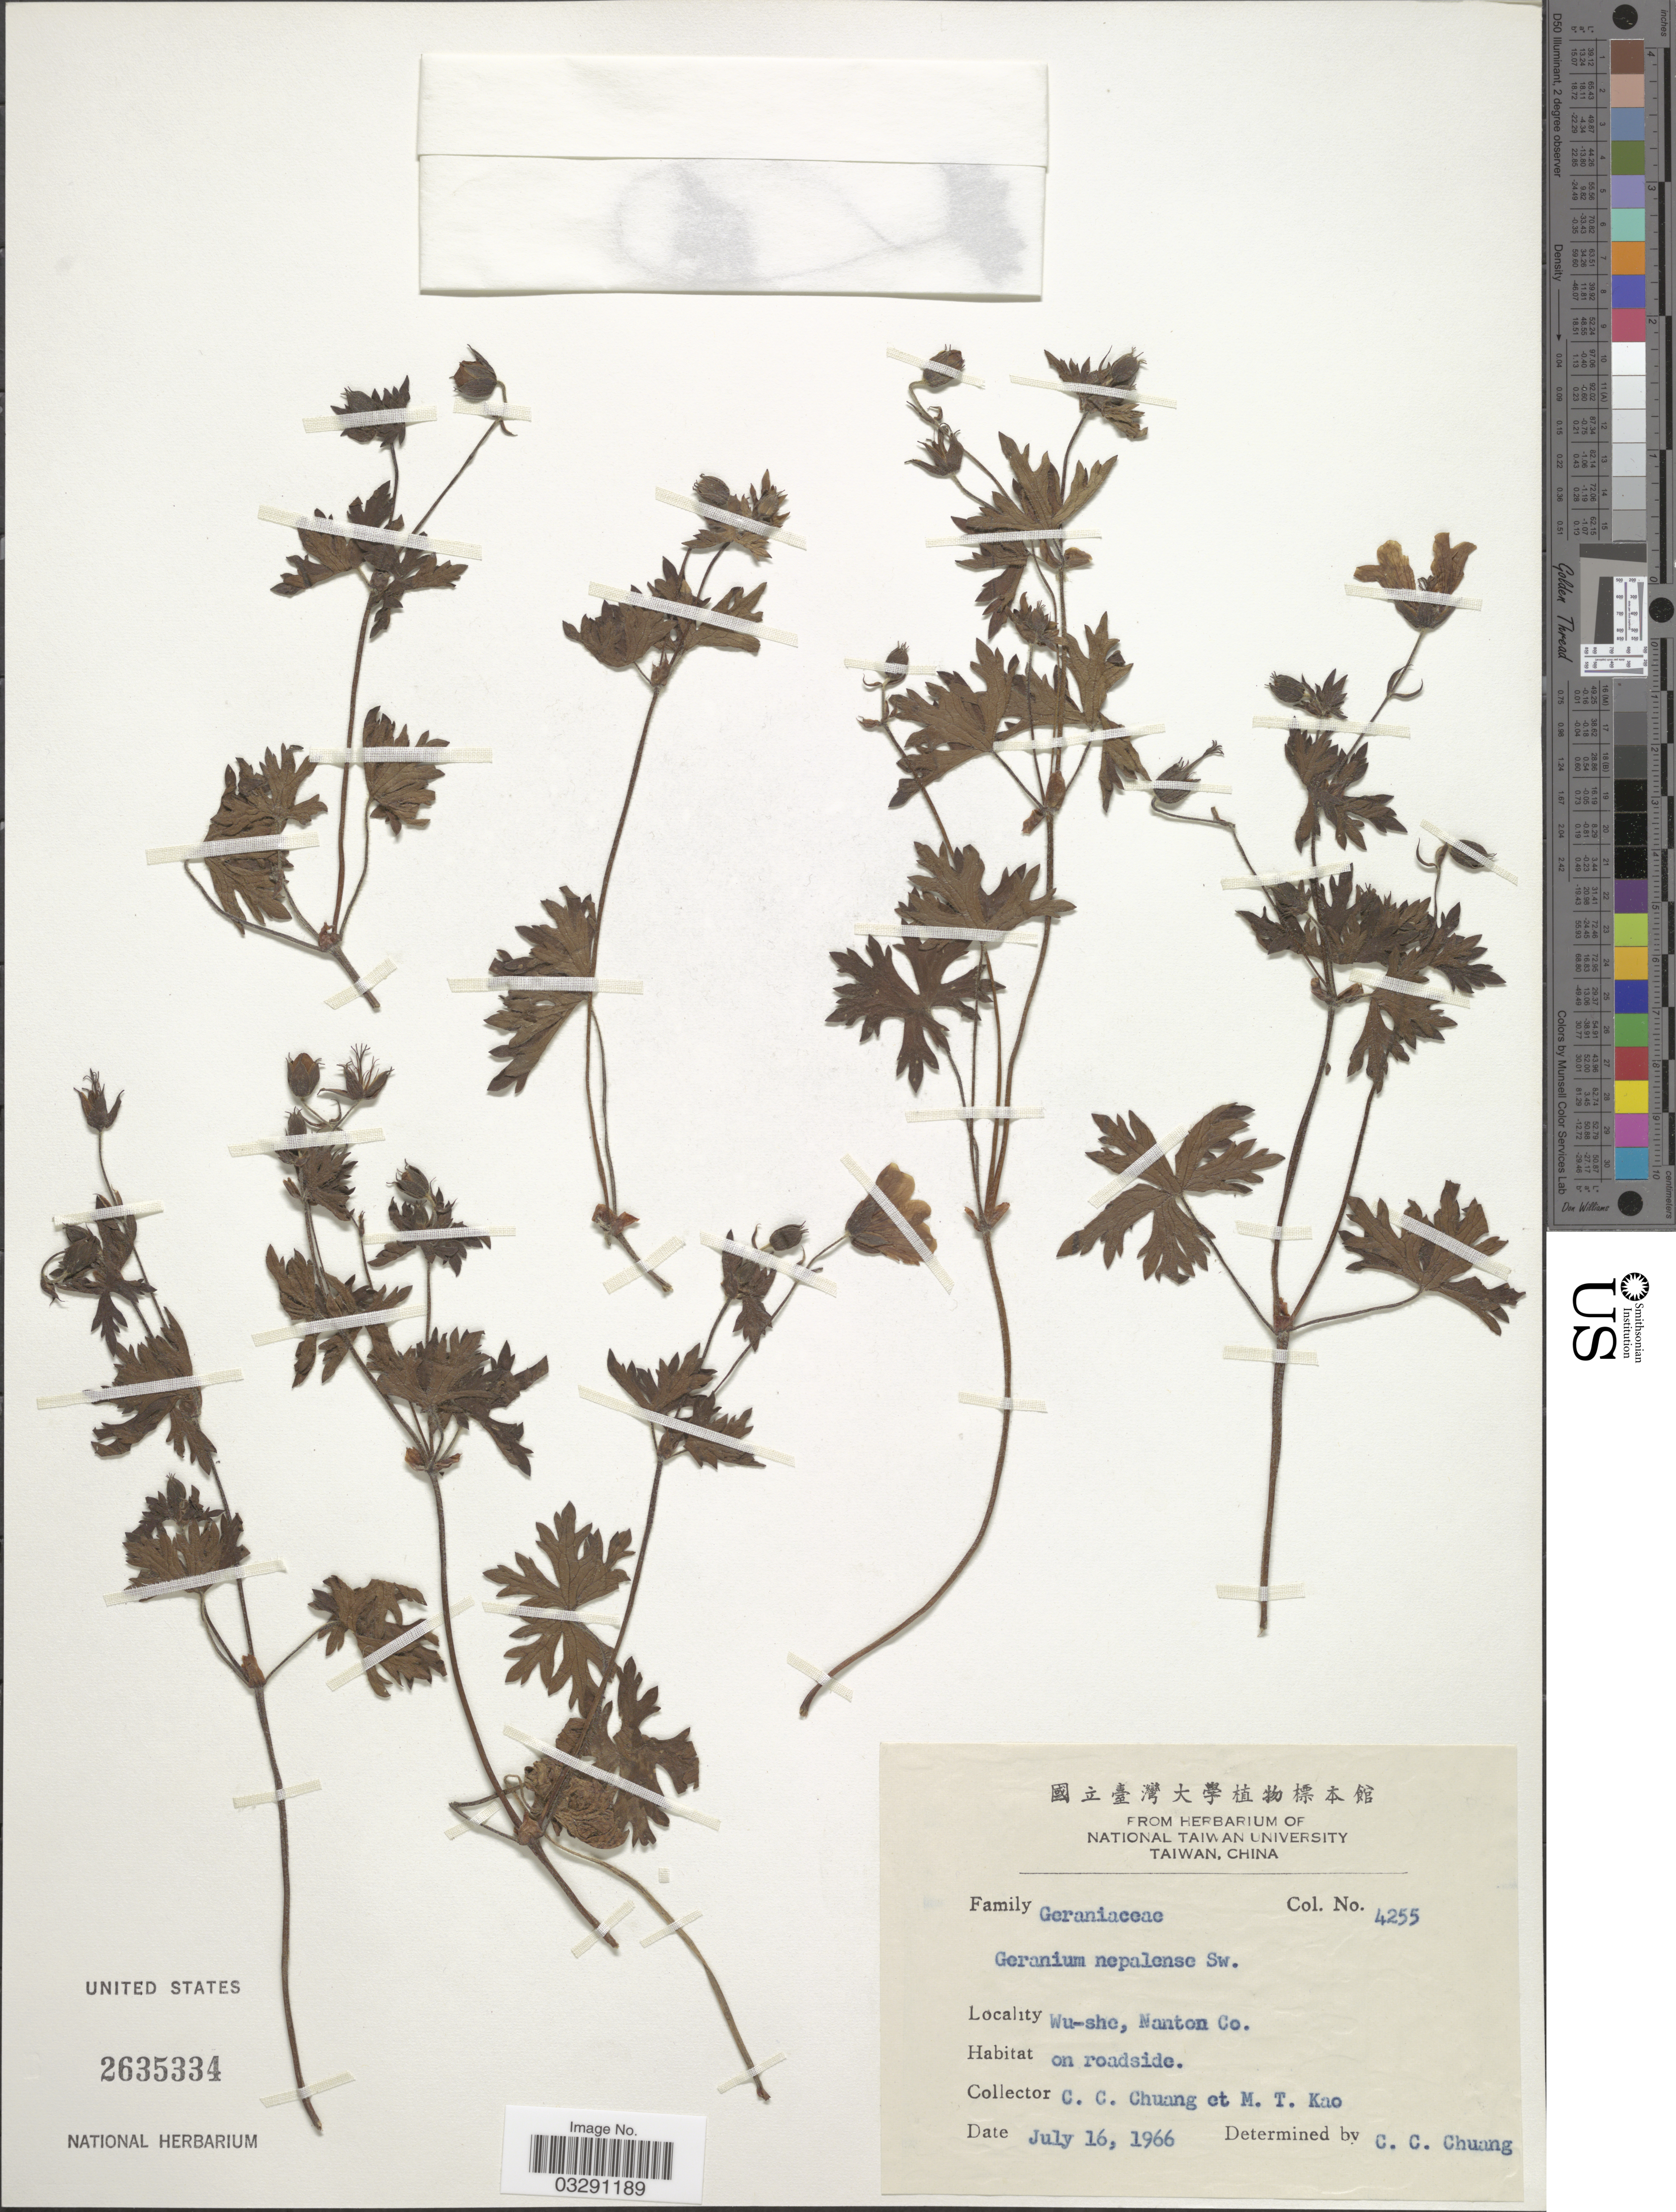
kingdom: Plantae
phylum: Tracheophyta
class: Magnoliopsida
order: Geraniales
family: Geraniaceae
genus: Geranium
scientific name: Geranium nepalense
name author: Sweet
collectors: C. C. Chuang & M. T. Kao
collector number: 4255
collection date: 1966-07-16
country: Taiwan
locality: Wu-she, Nanton Co.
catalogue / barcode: US 2635334